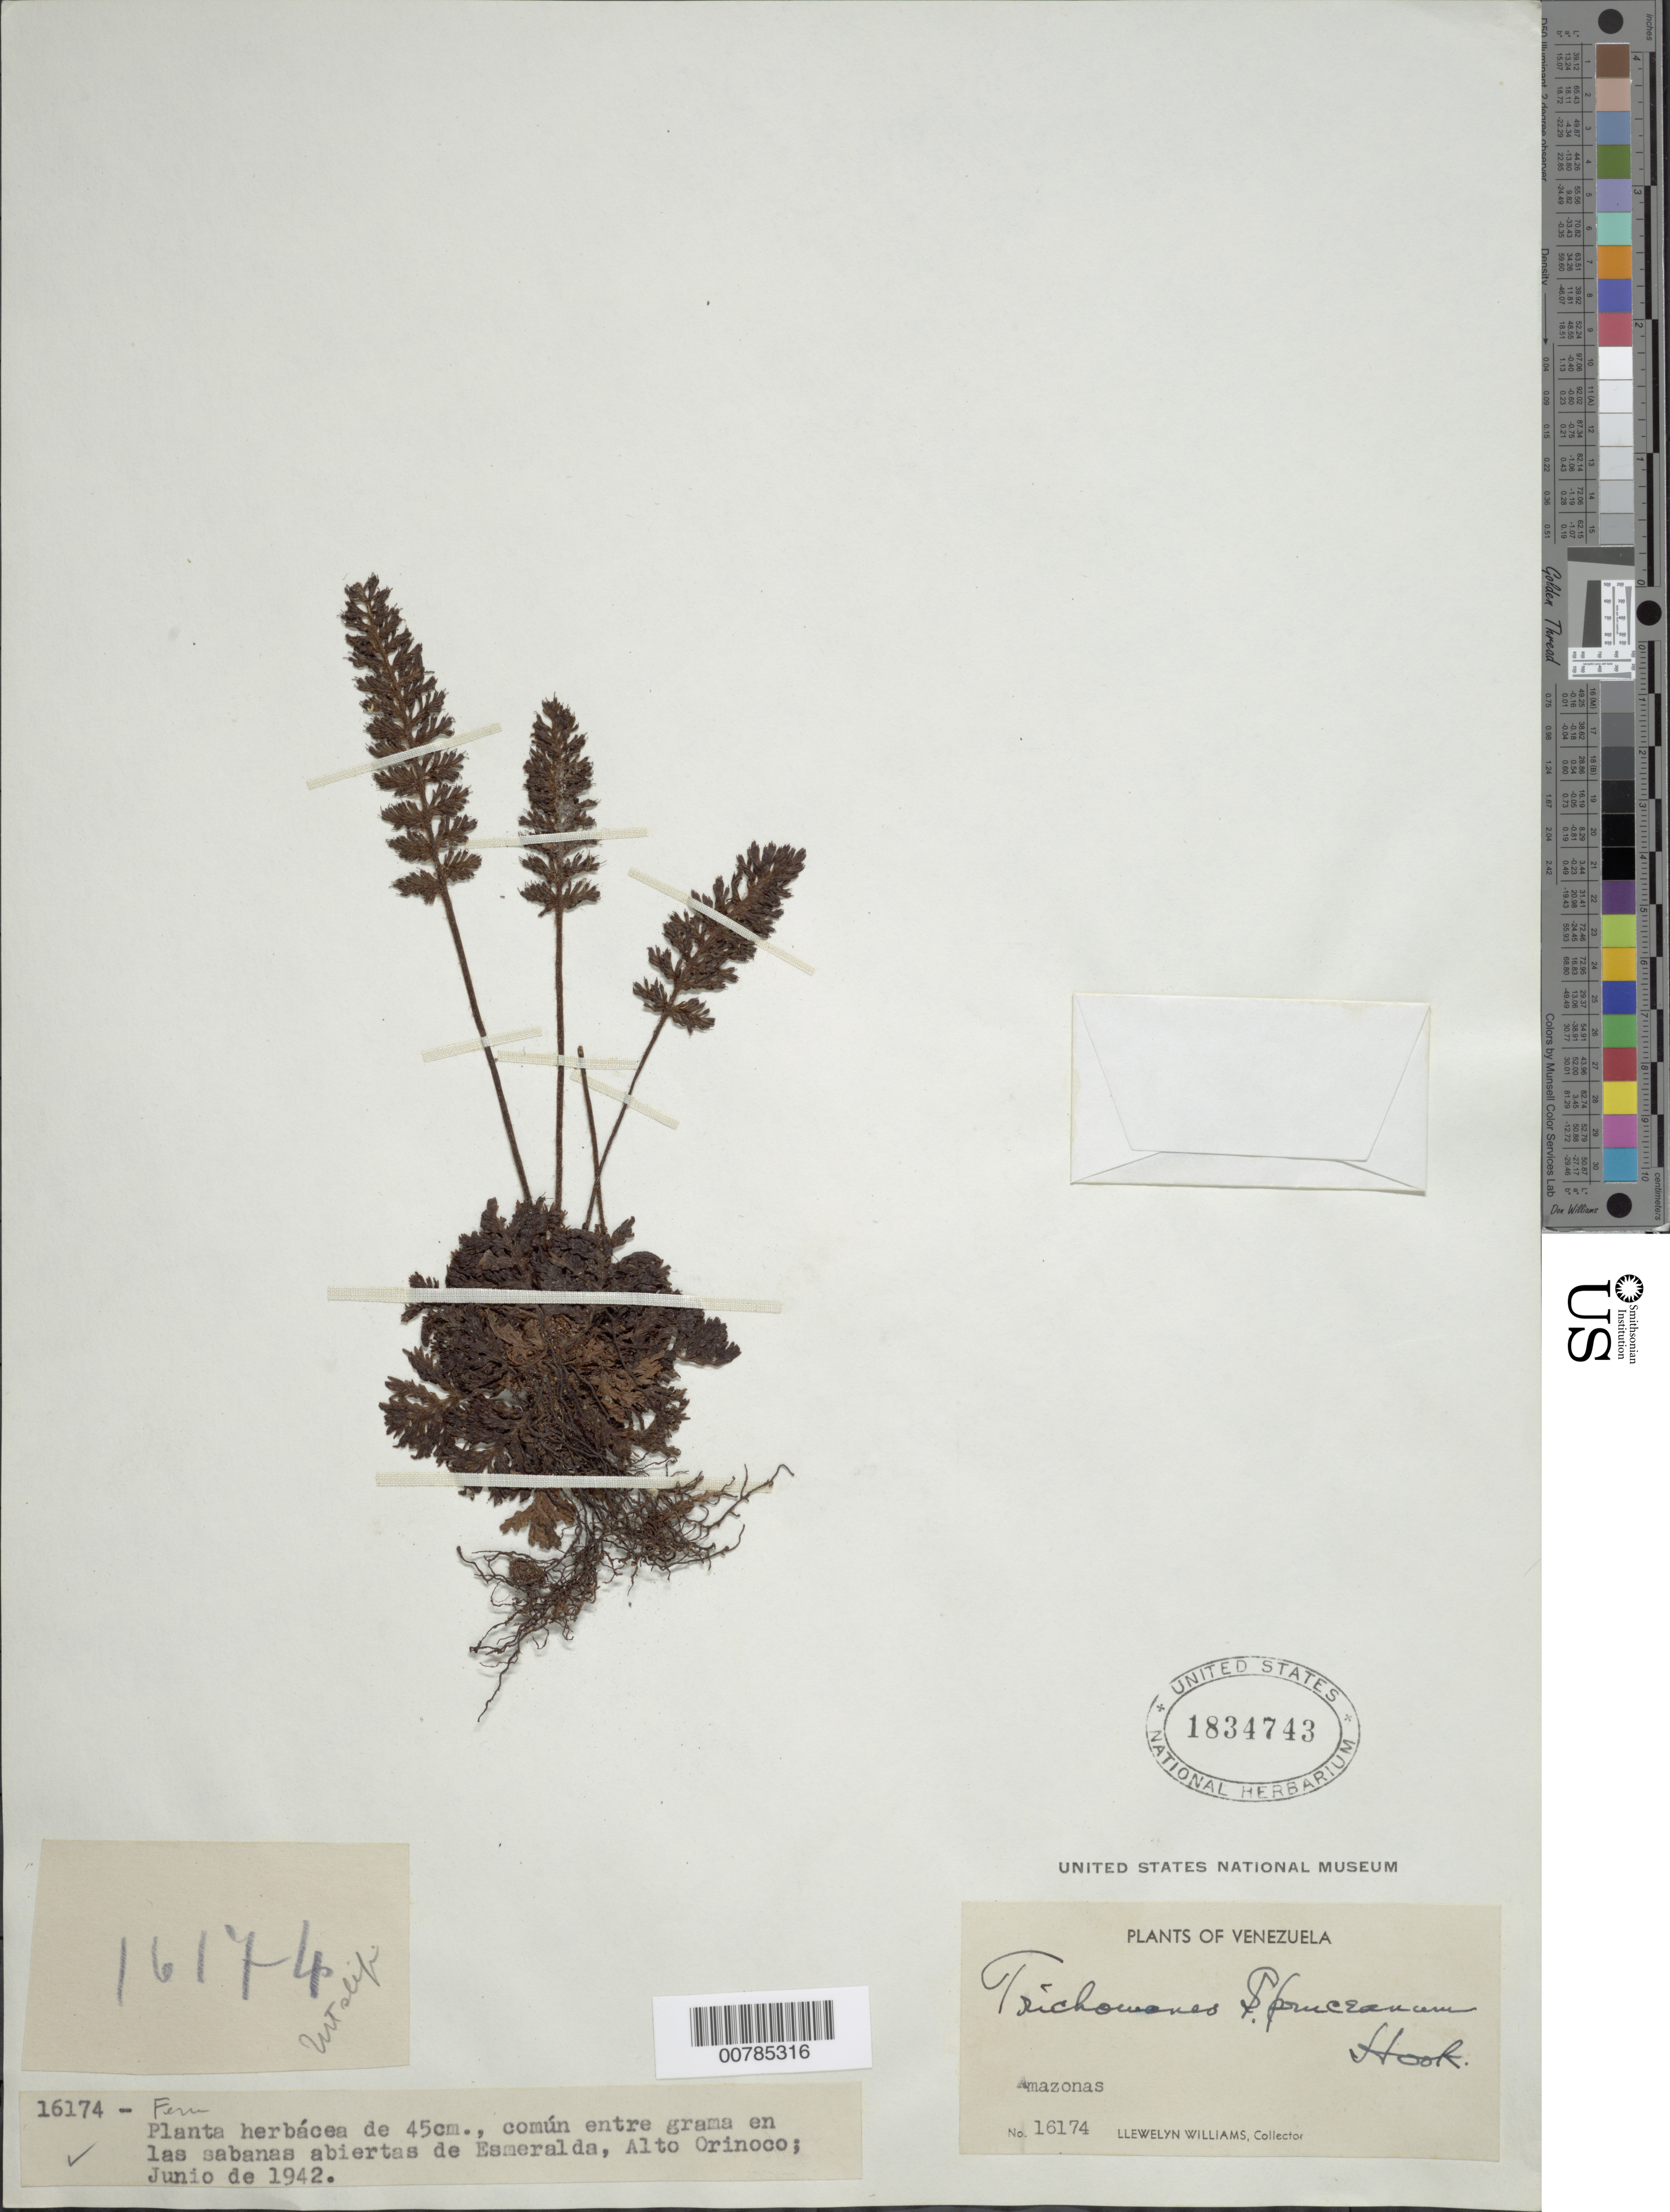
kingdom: Plantae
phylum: Tracheophyta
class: Polypodiopsida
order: Hymenophyllales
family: Hymenophyllaceae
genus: Trichomanes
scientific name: Trichomanes spruceanum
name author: Hook.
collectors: Ll. Williams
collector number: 16174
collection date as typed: Jun-42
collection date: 1942-06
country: Venezuela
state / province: Amazonas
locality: Esmeralda, Alto Orinoco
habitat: Entre grama en las sabanas aviertas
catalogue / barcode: US 1834743